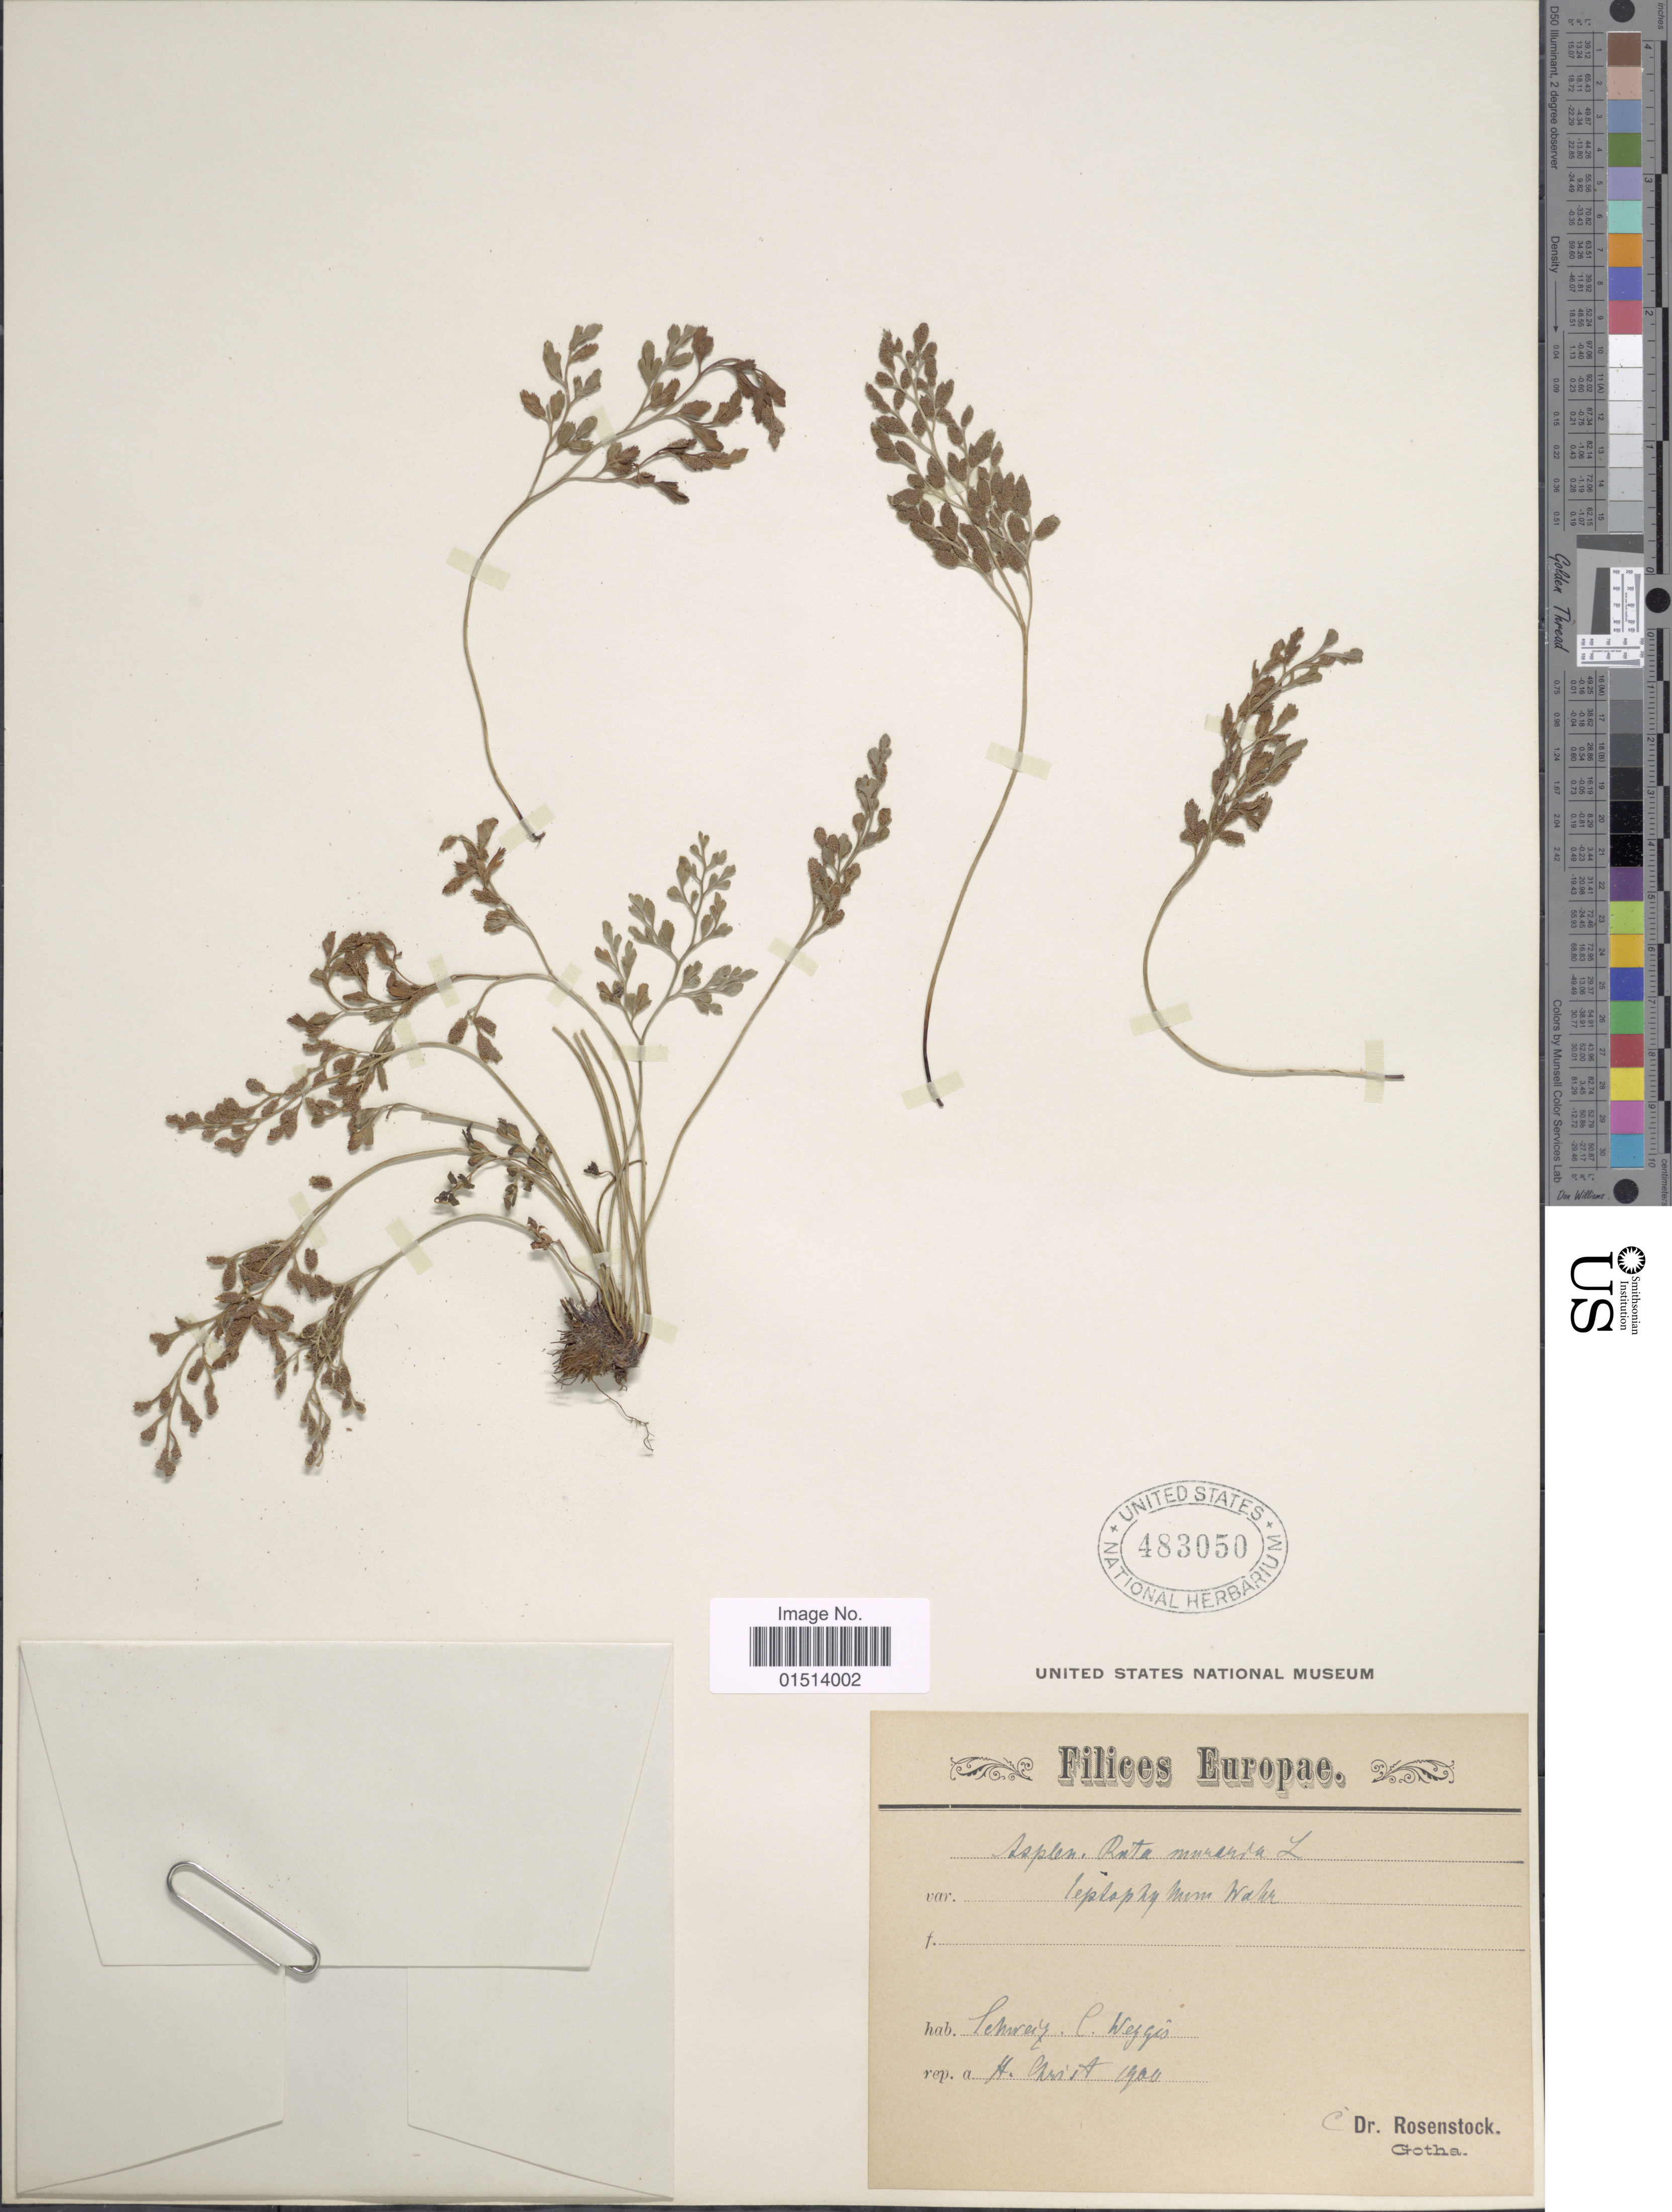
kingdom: Plantae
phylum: Tracheophyta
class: Polypodiopsida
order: Polypodiales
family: Aspleniaceae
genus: Asplenium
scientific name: Asplenium ruta-muraria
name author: L.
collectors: E. Rosenstock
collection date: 1900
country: Switzerland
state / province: Lucerne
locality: Schweiz, C. Wiggins.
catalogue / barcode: US 483050